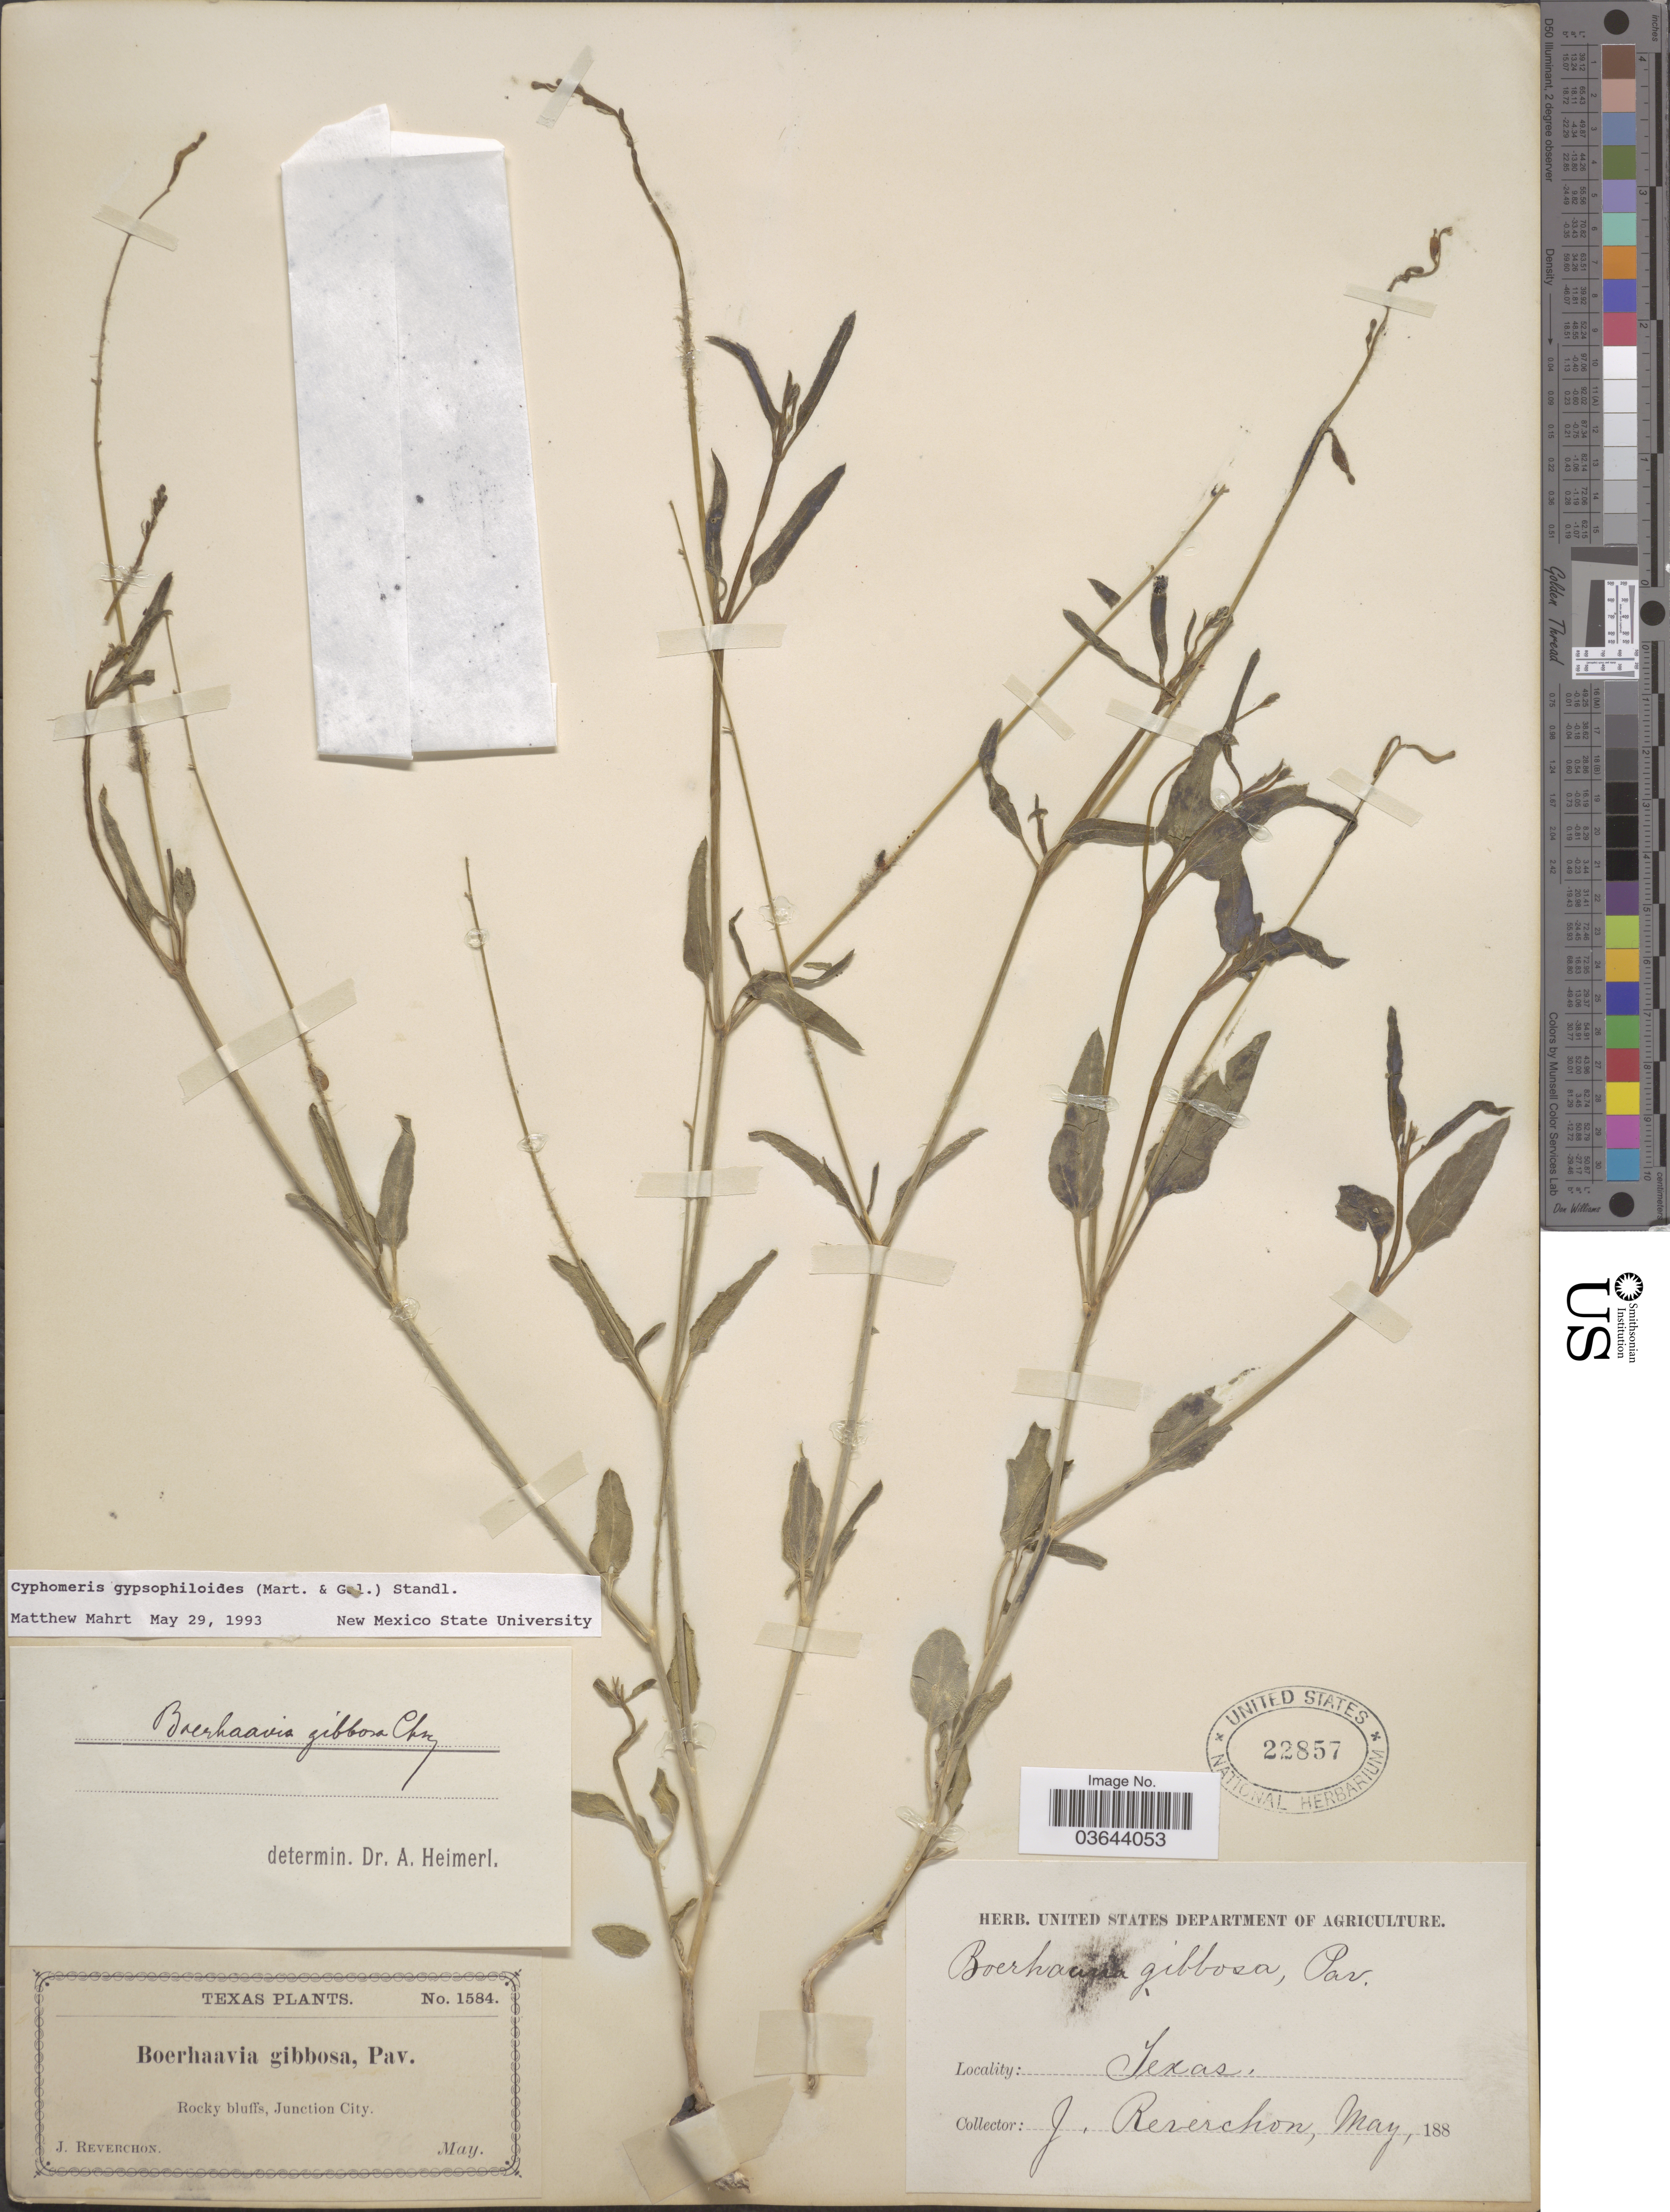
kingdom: Plantae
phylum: Tracheophyta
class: Magnoliopsida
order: Caryophyllales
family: Nyctaginaceae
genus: Cyphomeris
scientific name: Cyphomeris gypsophiloides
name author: (M. Martens & Galeotti) Standl.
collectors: J. Reverchon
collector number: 1584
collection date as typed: May, 188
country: United States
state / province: Texas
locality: Junction City.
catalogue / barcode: US 22857